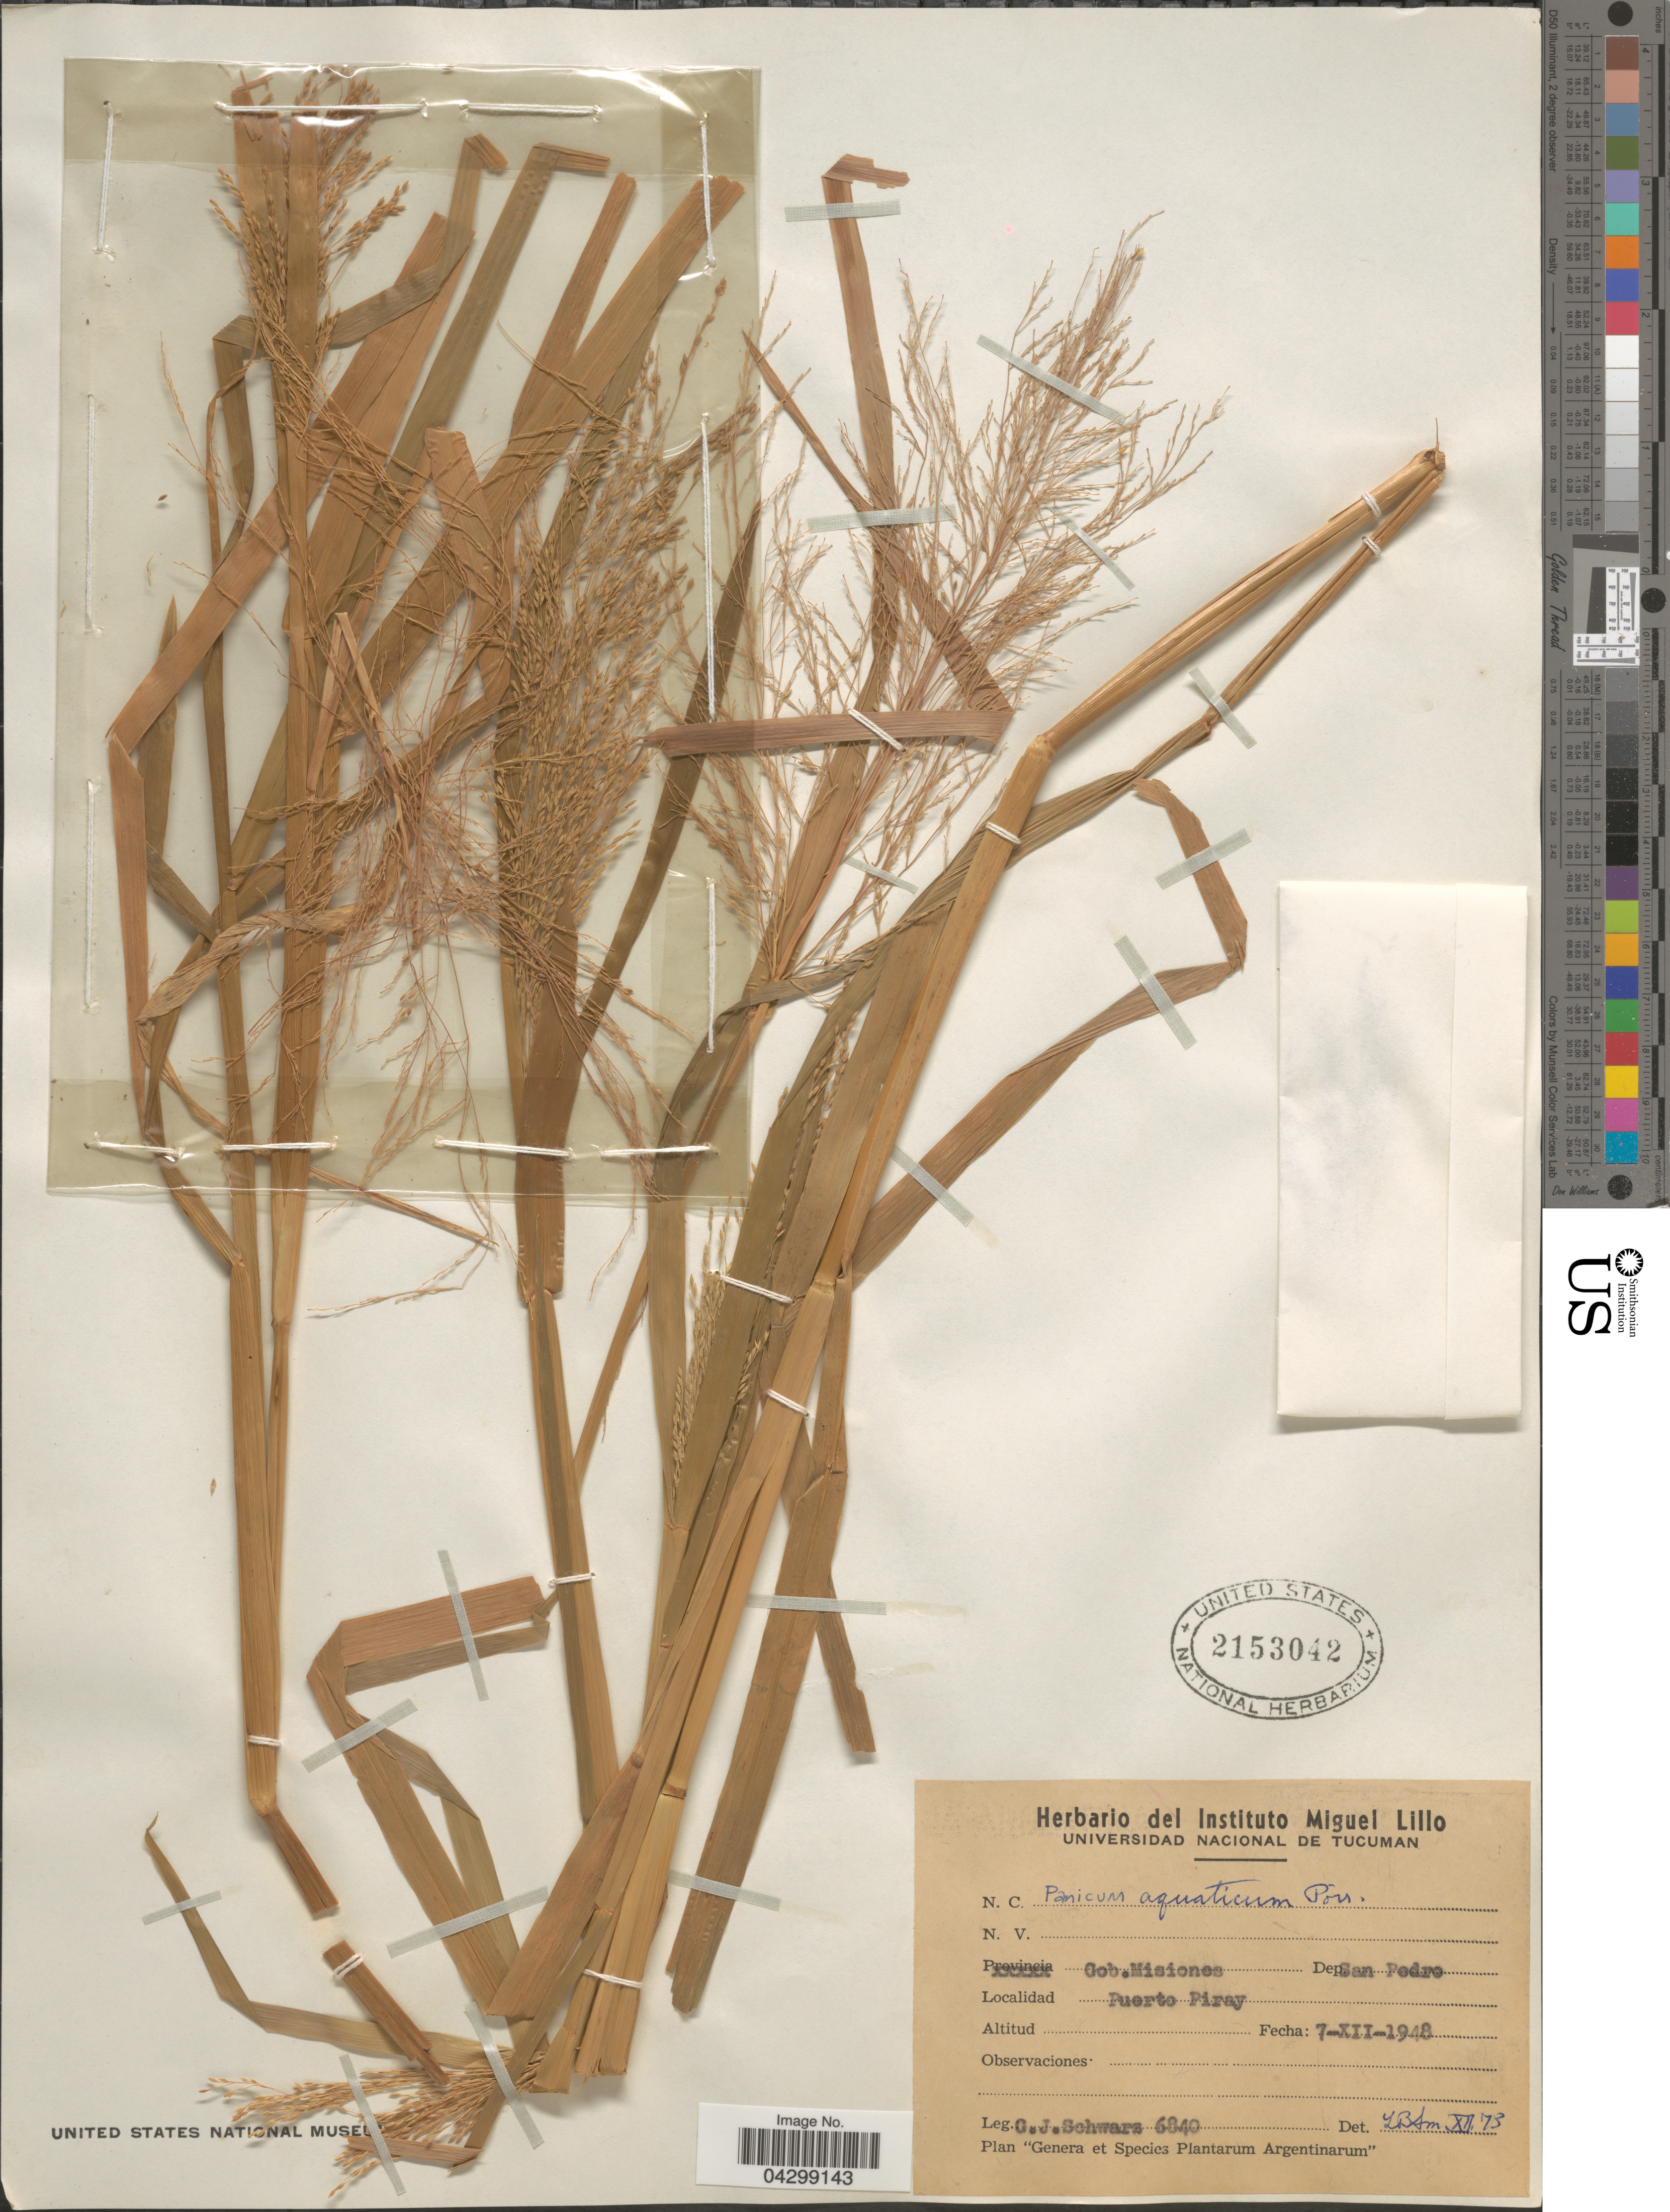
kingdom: Plantae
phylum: Tracheophyta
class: Liliopsida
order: Poales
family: Poaceae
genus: Panicum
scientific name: Panicum aquaticum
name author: Poir.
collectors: G. J. Schwarz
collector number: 6840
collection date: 1948-12-07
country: Argentina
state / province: Misiones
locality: Gob. Misiones. Dep. San Pedro. Puerto Piray.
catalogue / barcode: US 2153042